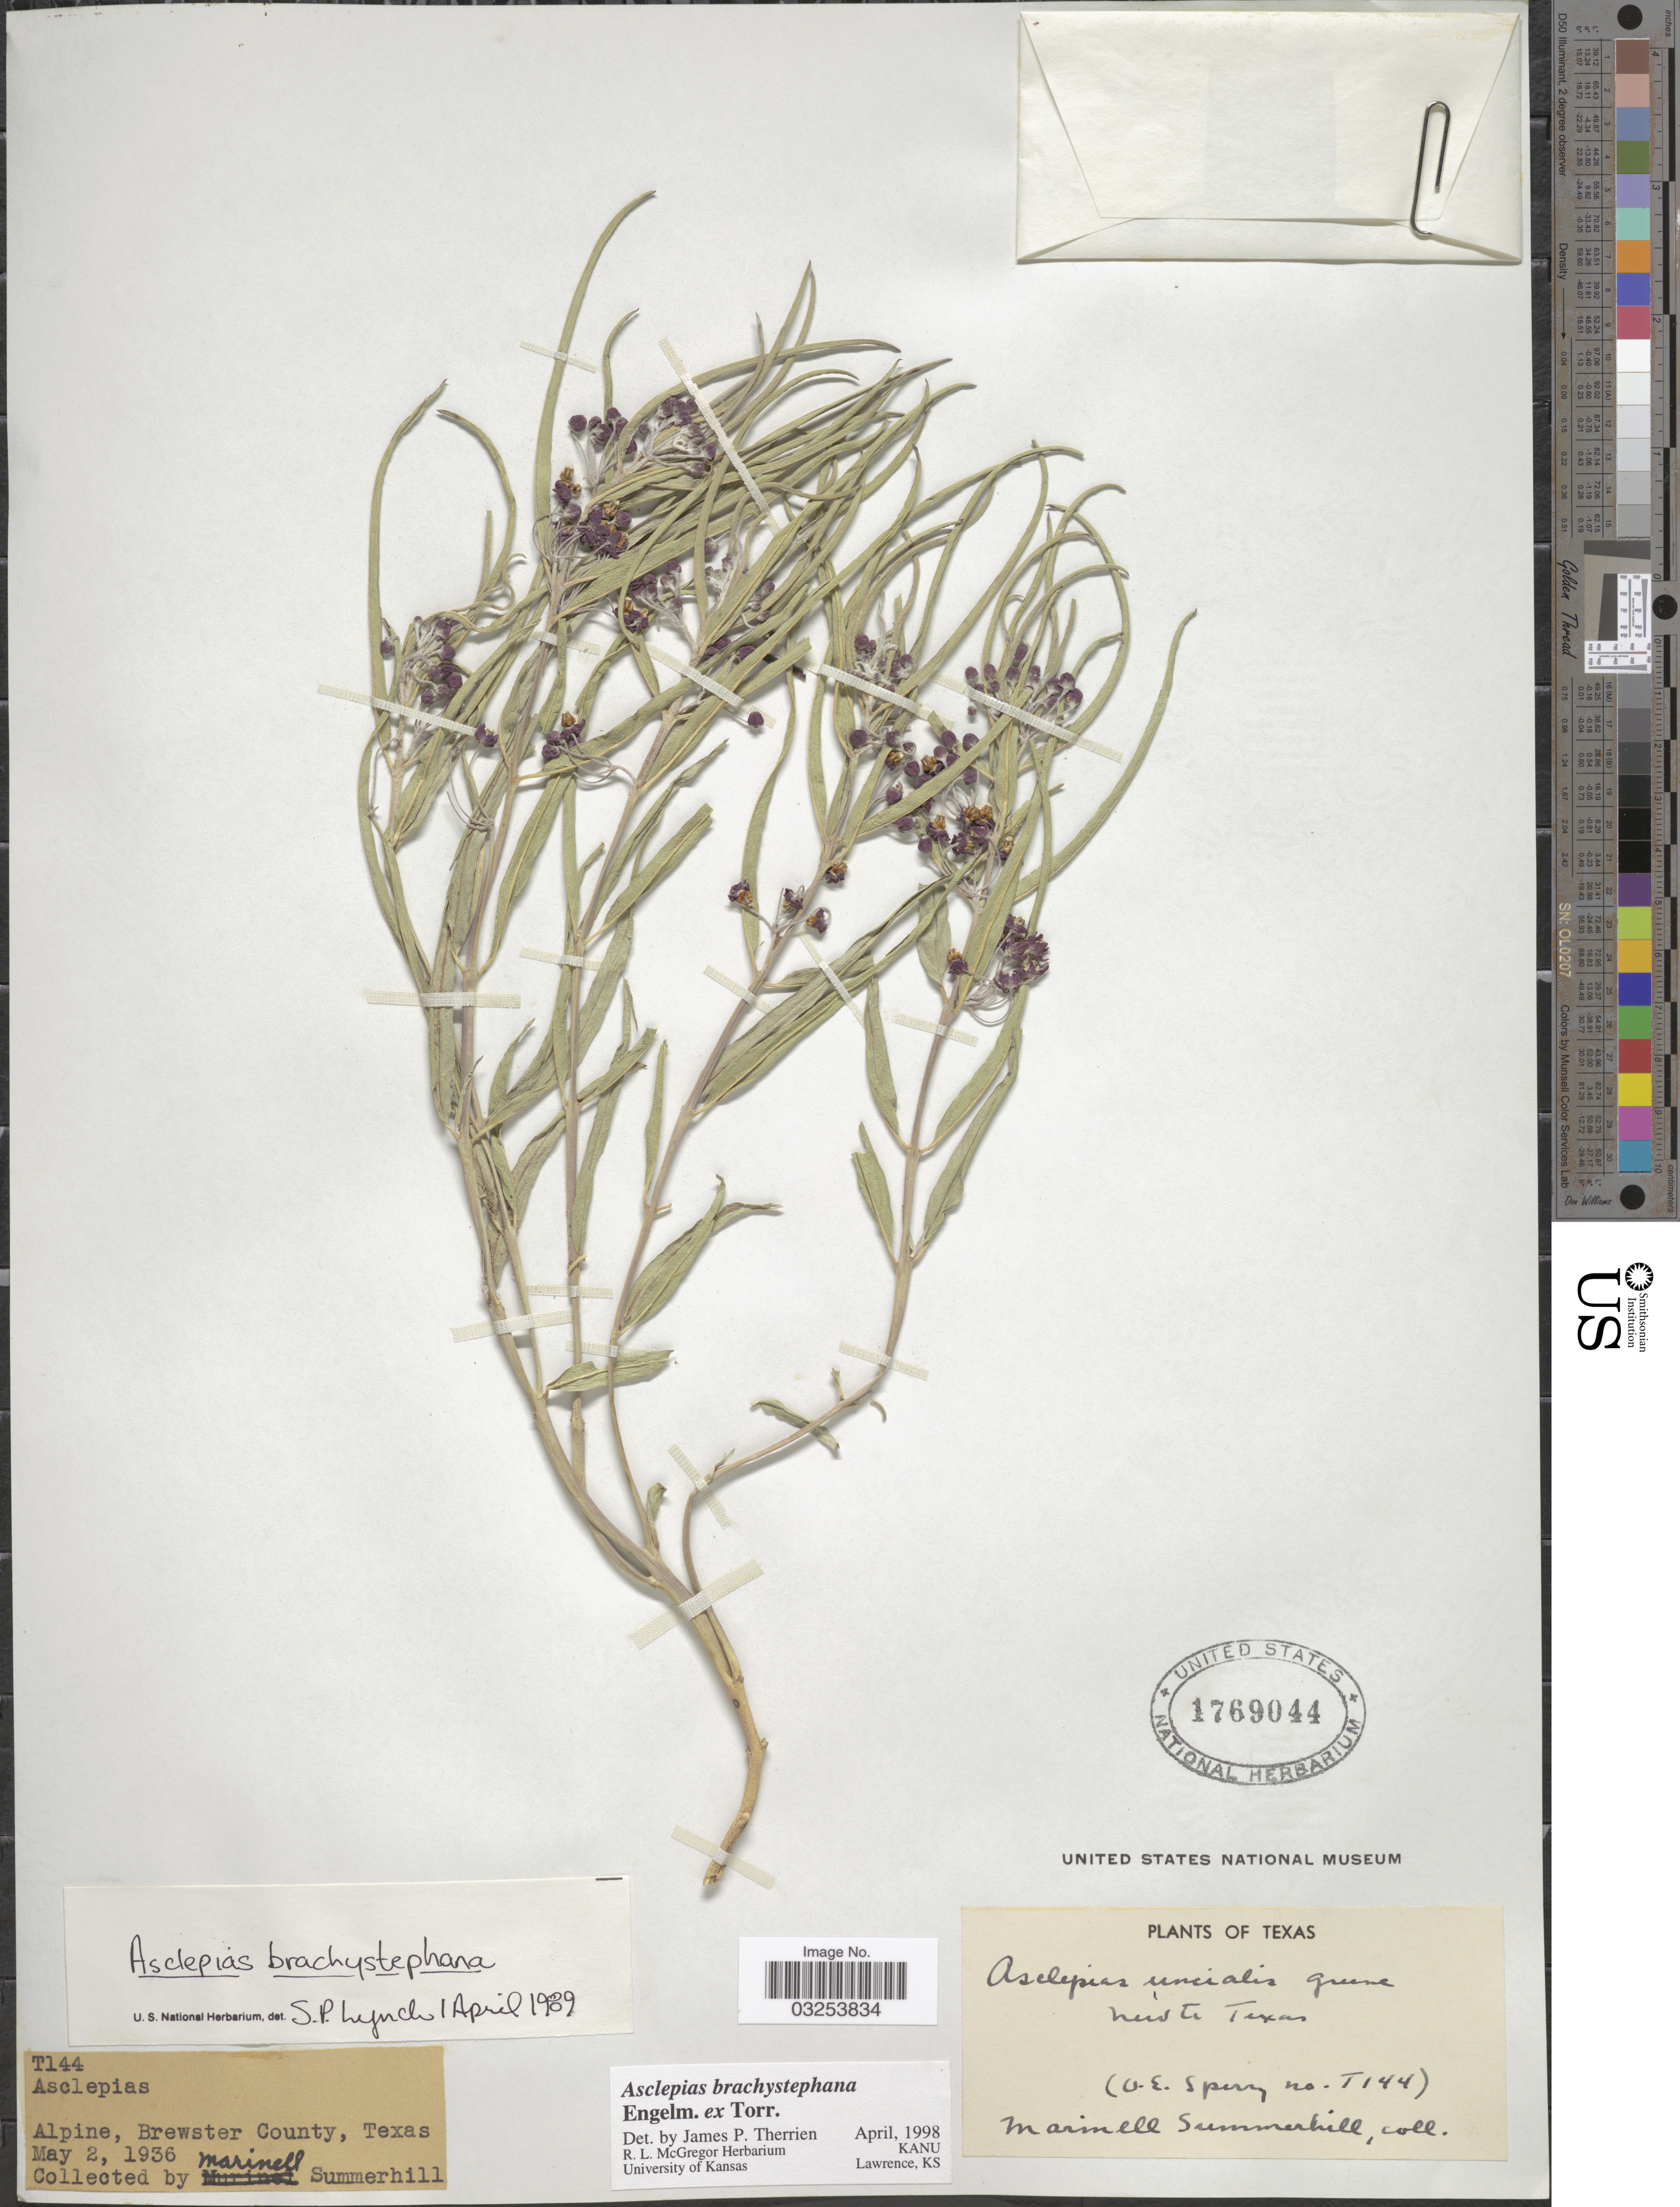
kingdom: Plantae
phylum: Tracheophyta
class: Magnoliopsida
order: Gentianales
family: Apocynaceae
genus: Asclepias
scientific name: Asclepias brachystephana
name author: Engelm. ex Torr.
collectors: M. Summerhill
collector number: T144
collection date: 1936-05-02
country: United States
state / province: Texas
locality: Alpine, Brewster County.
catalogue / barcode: US 1769044